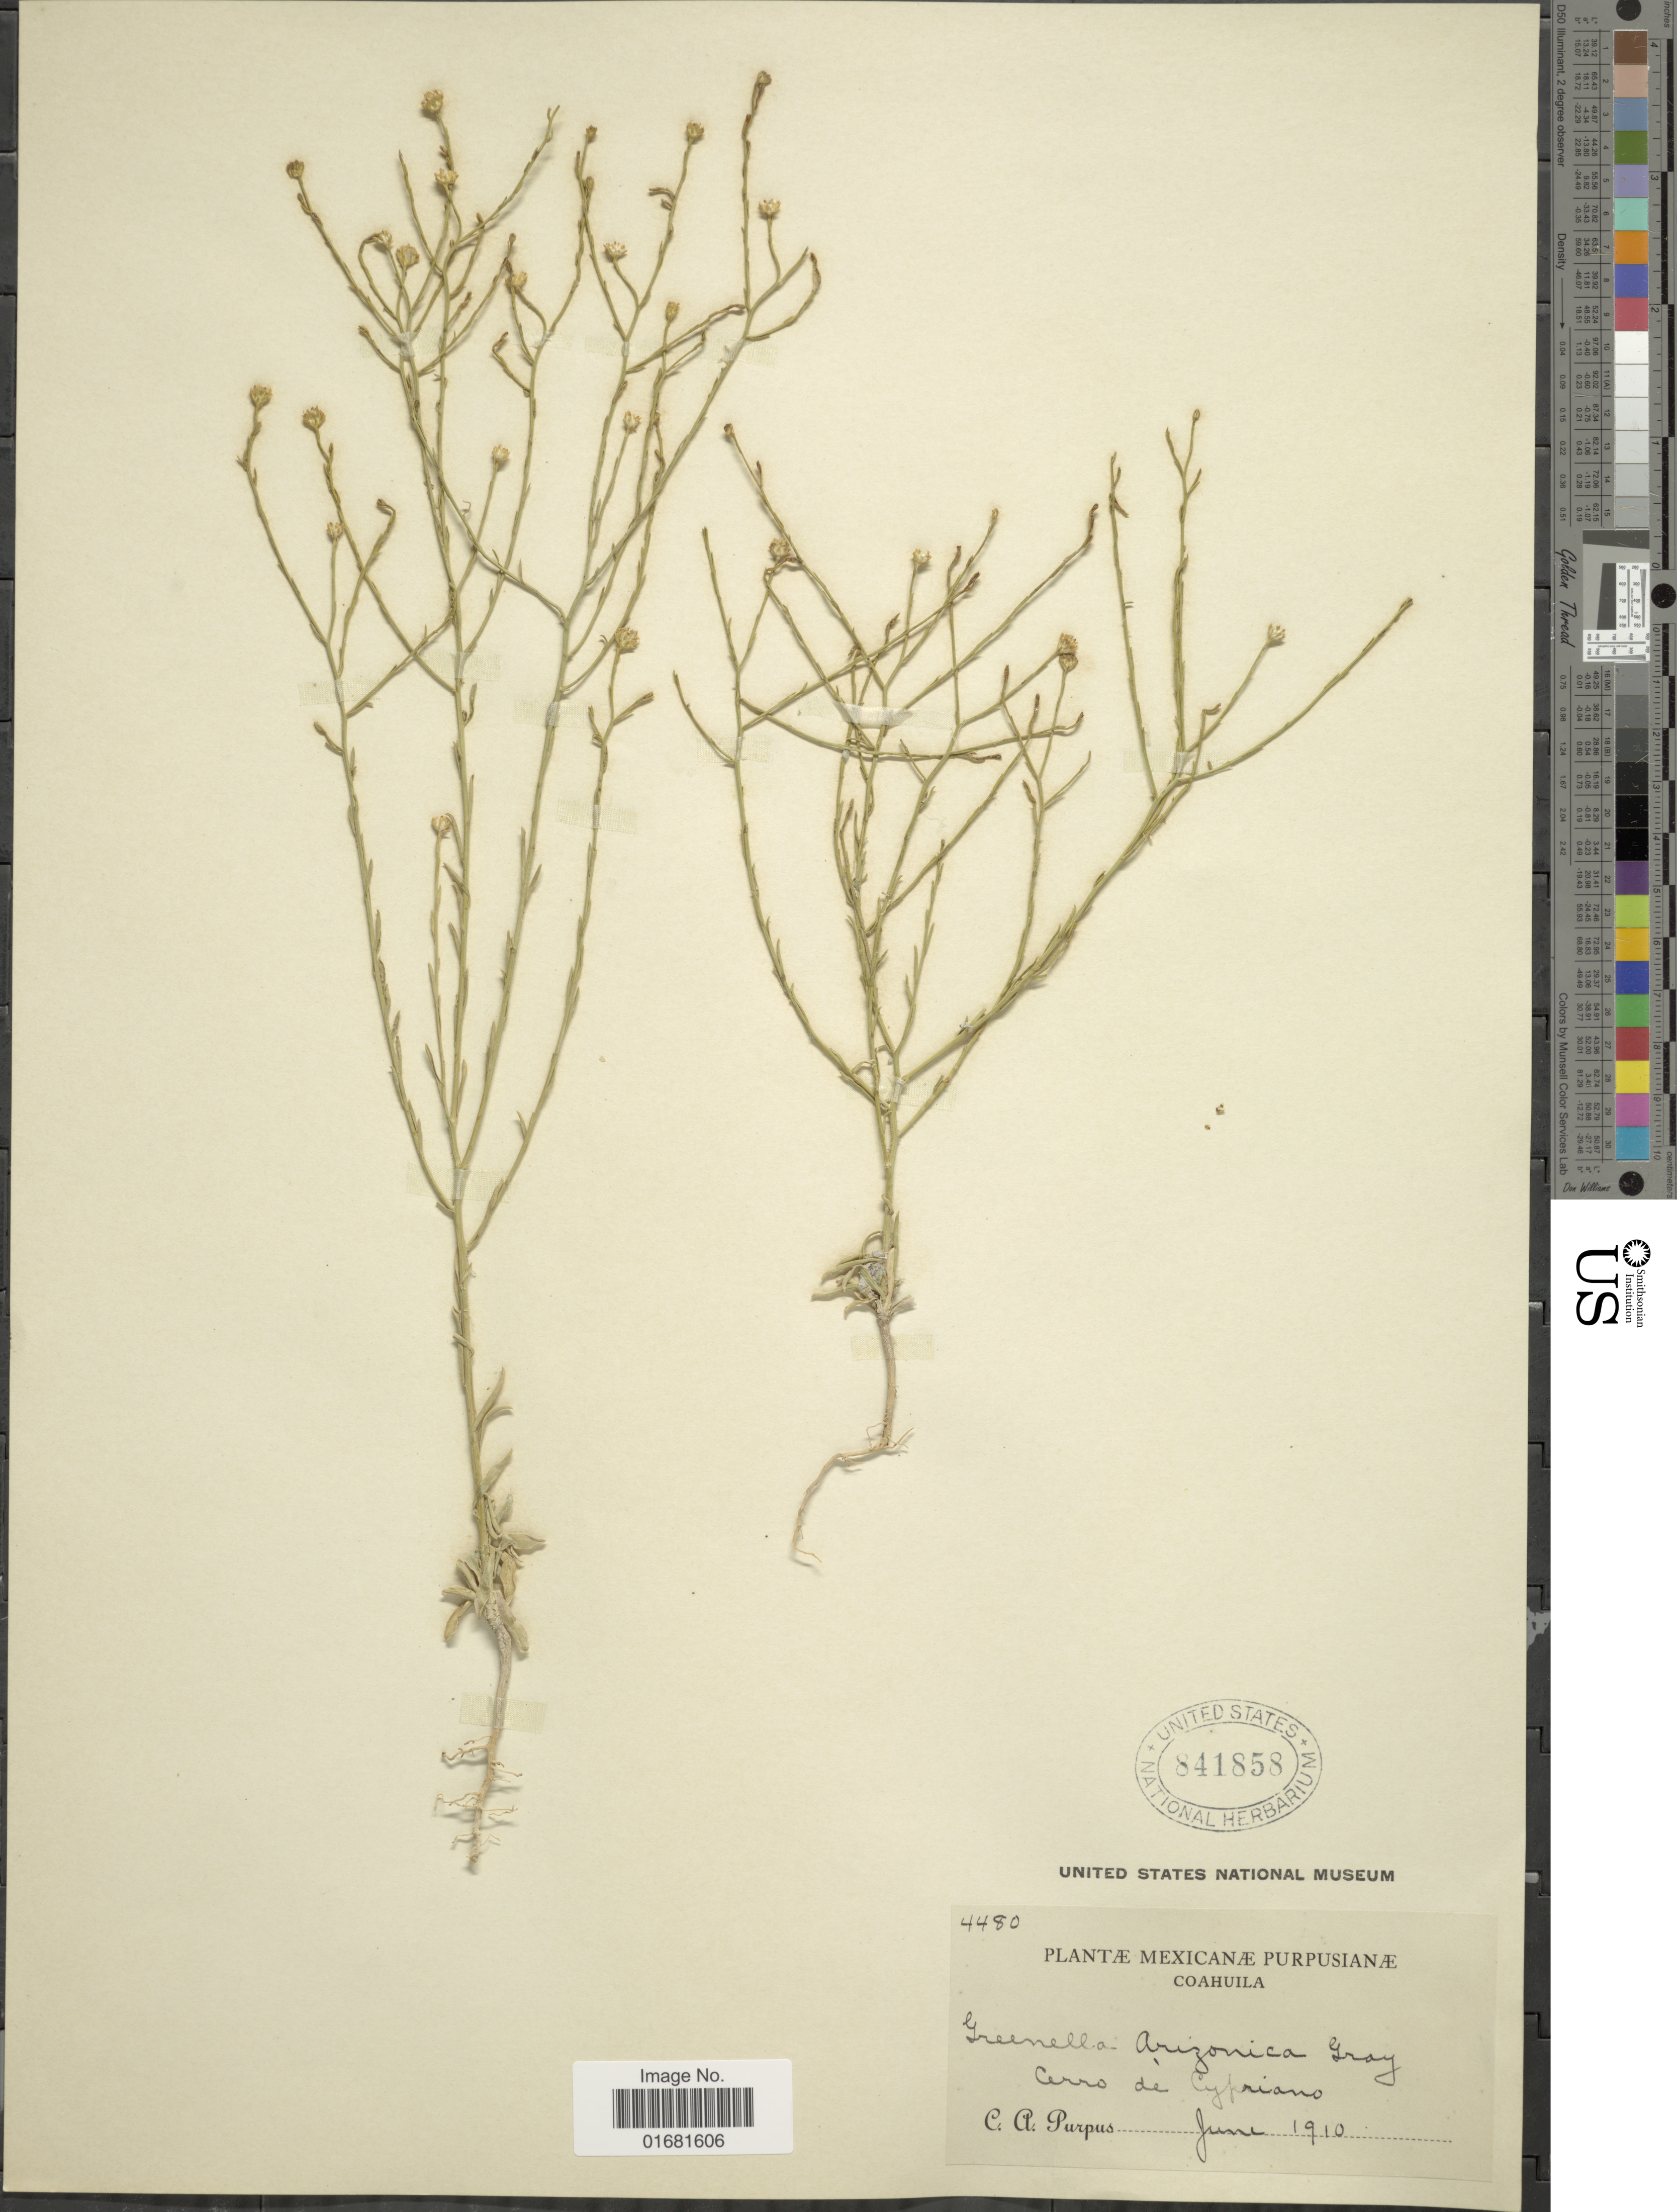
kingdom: Plantae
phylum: Tracheophyta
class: Magnoliopsida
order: Asterales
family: Asteraceae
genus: Gutierrezia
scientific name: Gutierrezia arizonica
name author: (A. Gray) M.A. Lane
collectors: C. A. Purpus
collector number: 4480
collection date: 1910-06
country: Mexico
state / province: Coahuila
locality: Coahuila. Cerro de Cypriano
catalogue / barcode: US 841858